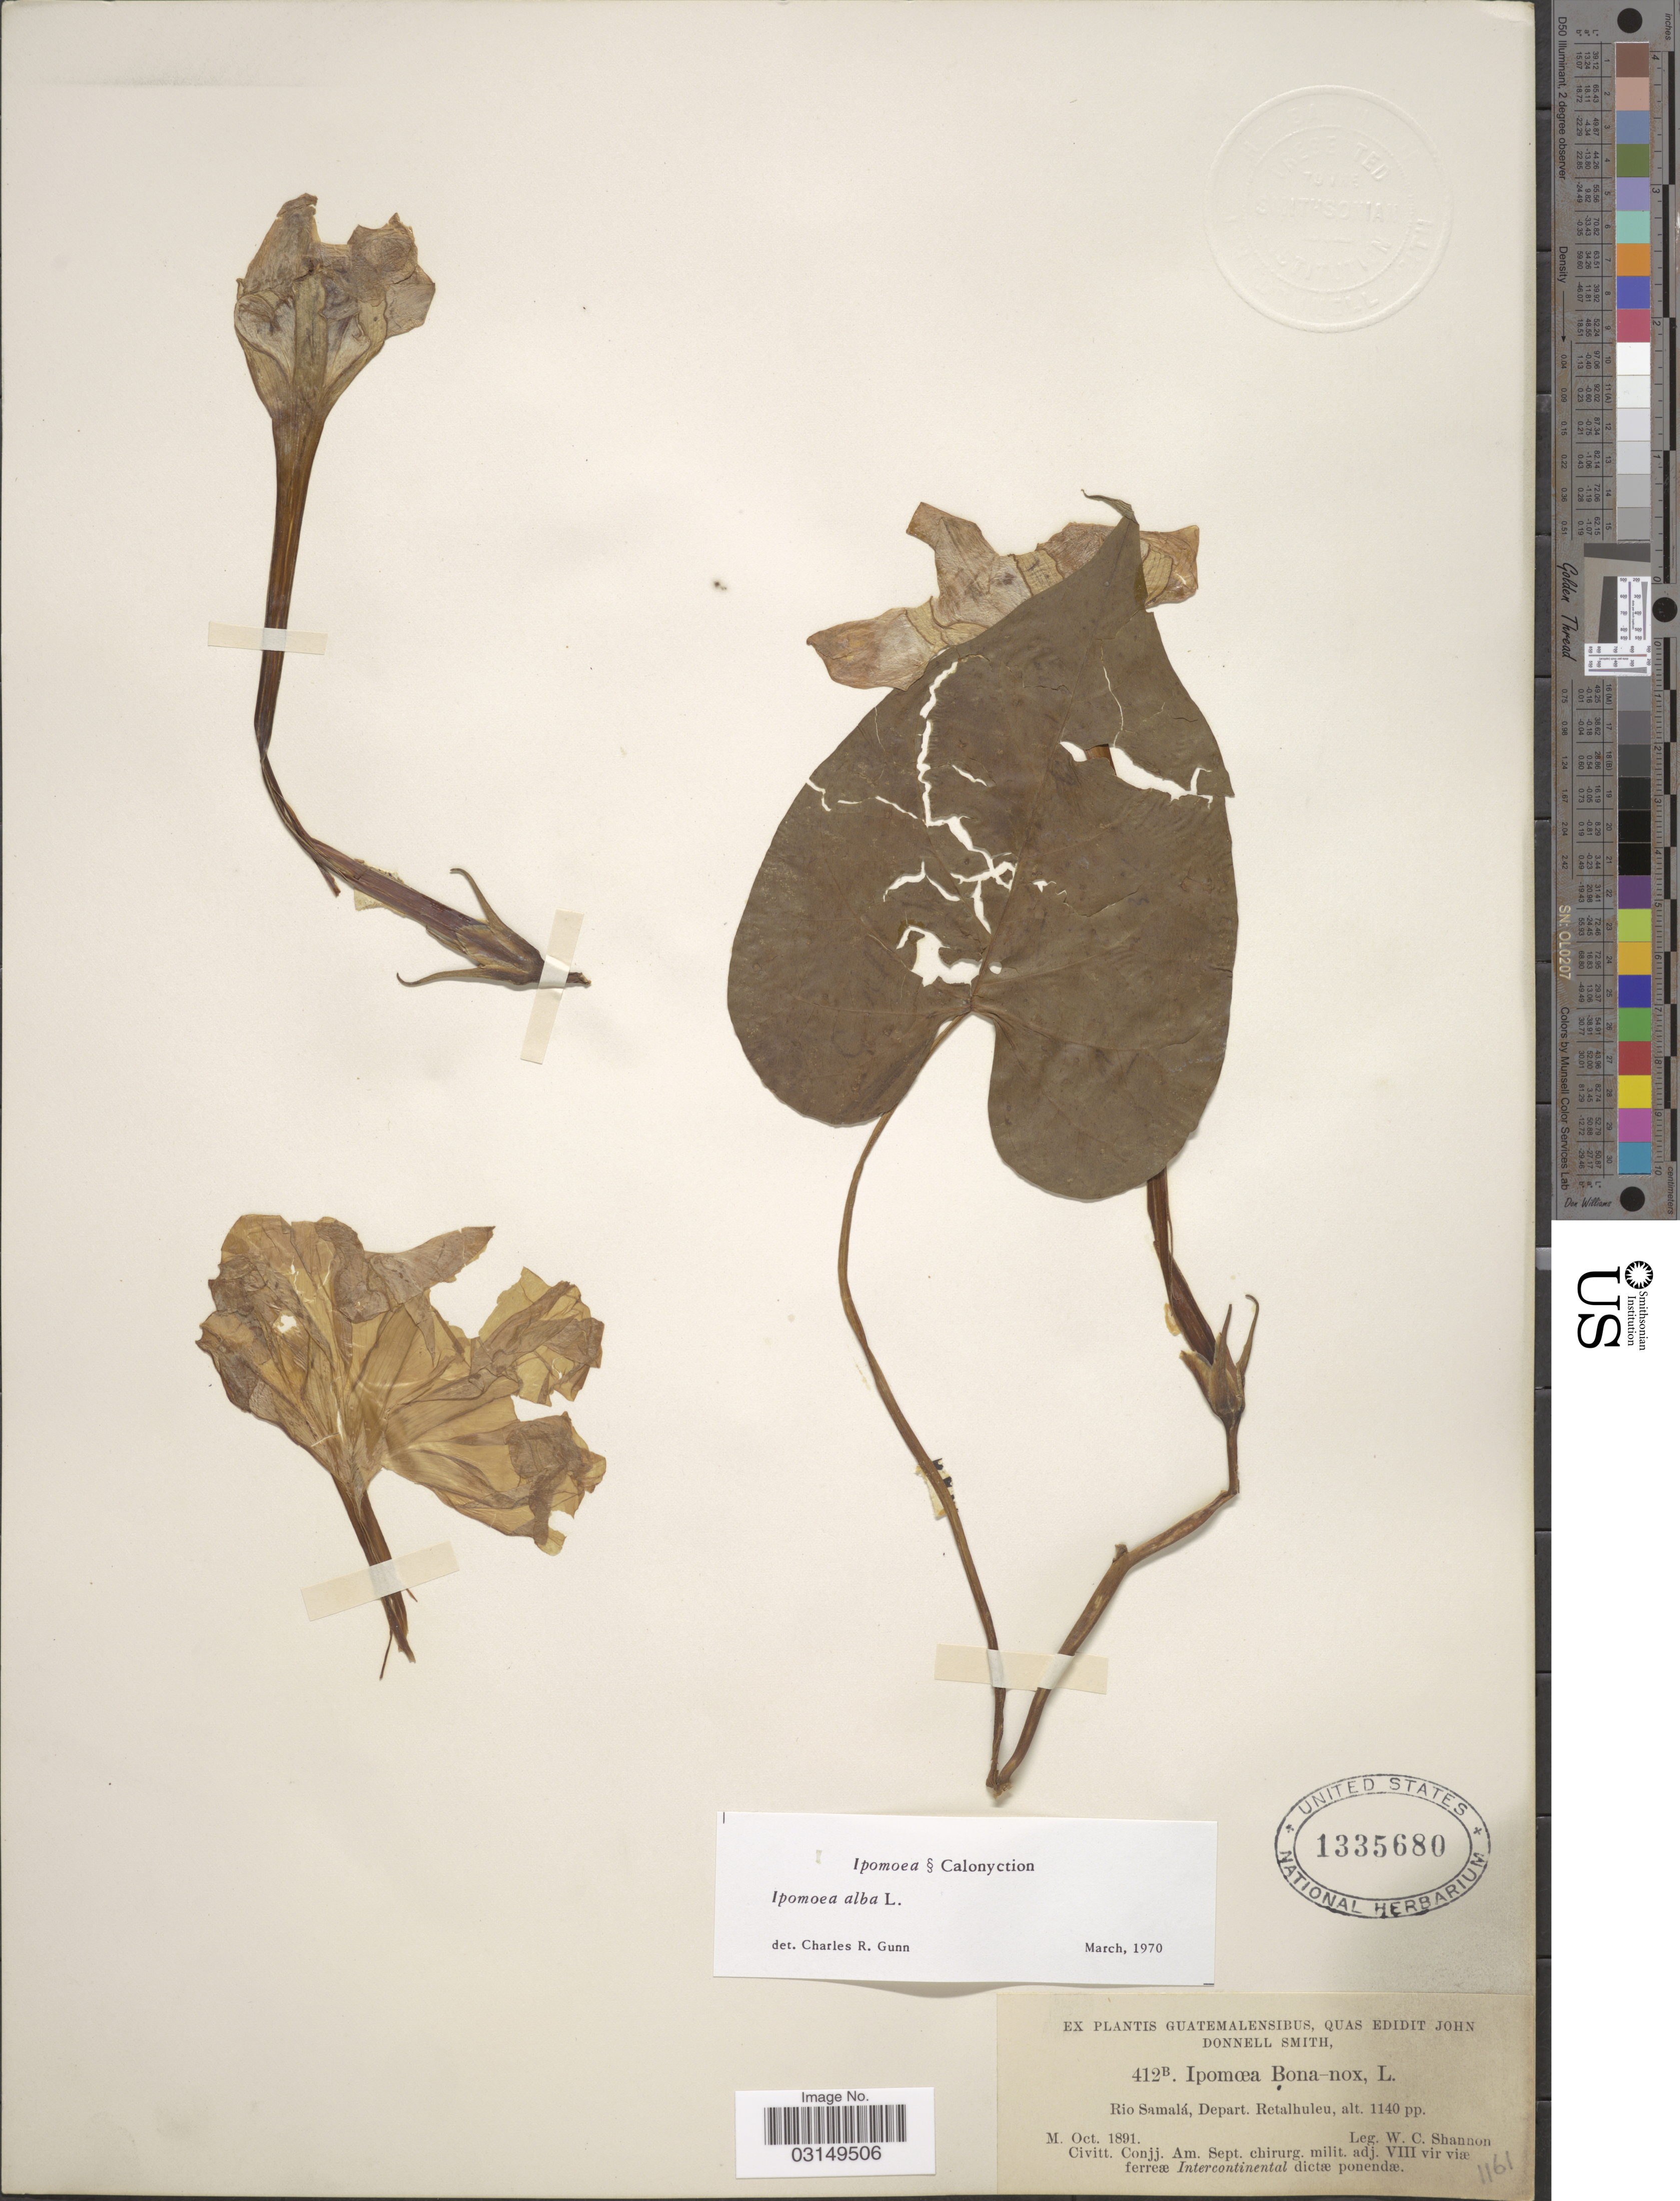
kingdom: Plantae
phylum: Tracheophyta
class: Magnoliopsida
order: Solanales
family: Convolvulaceae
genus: Ipomoea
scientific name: Ipomoea alba L.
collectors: W. C. Shannon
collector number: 412b.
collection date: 1891-10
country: Guatemala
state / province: Retalhuleu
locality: Rio Samalá, Depart. Retalhuleu.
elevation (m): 347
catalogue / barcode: US 1335680